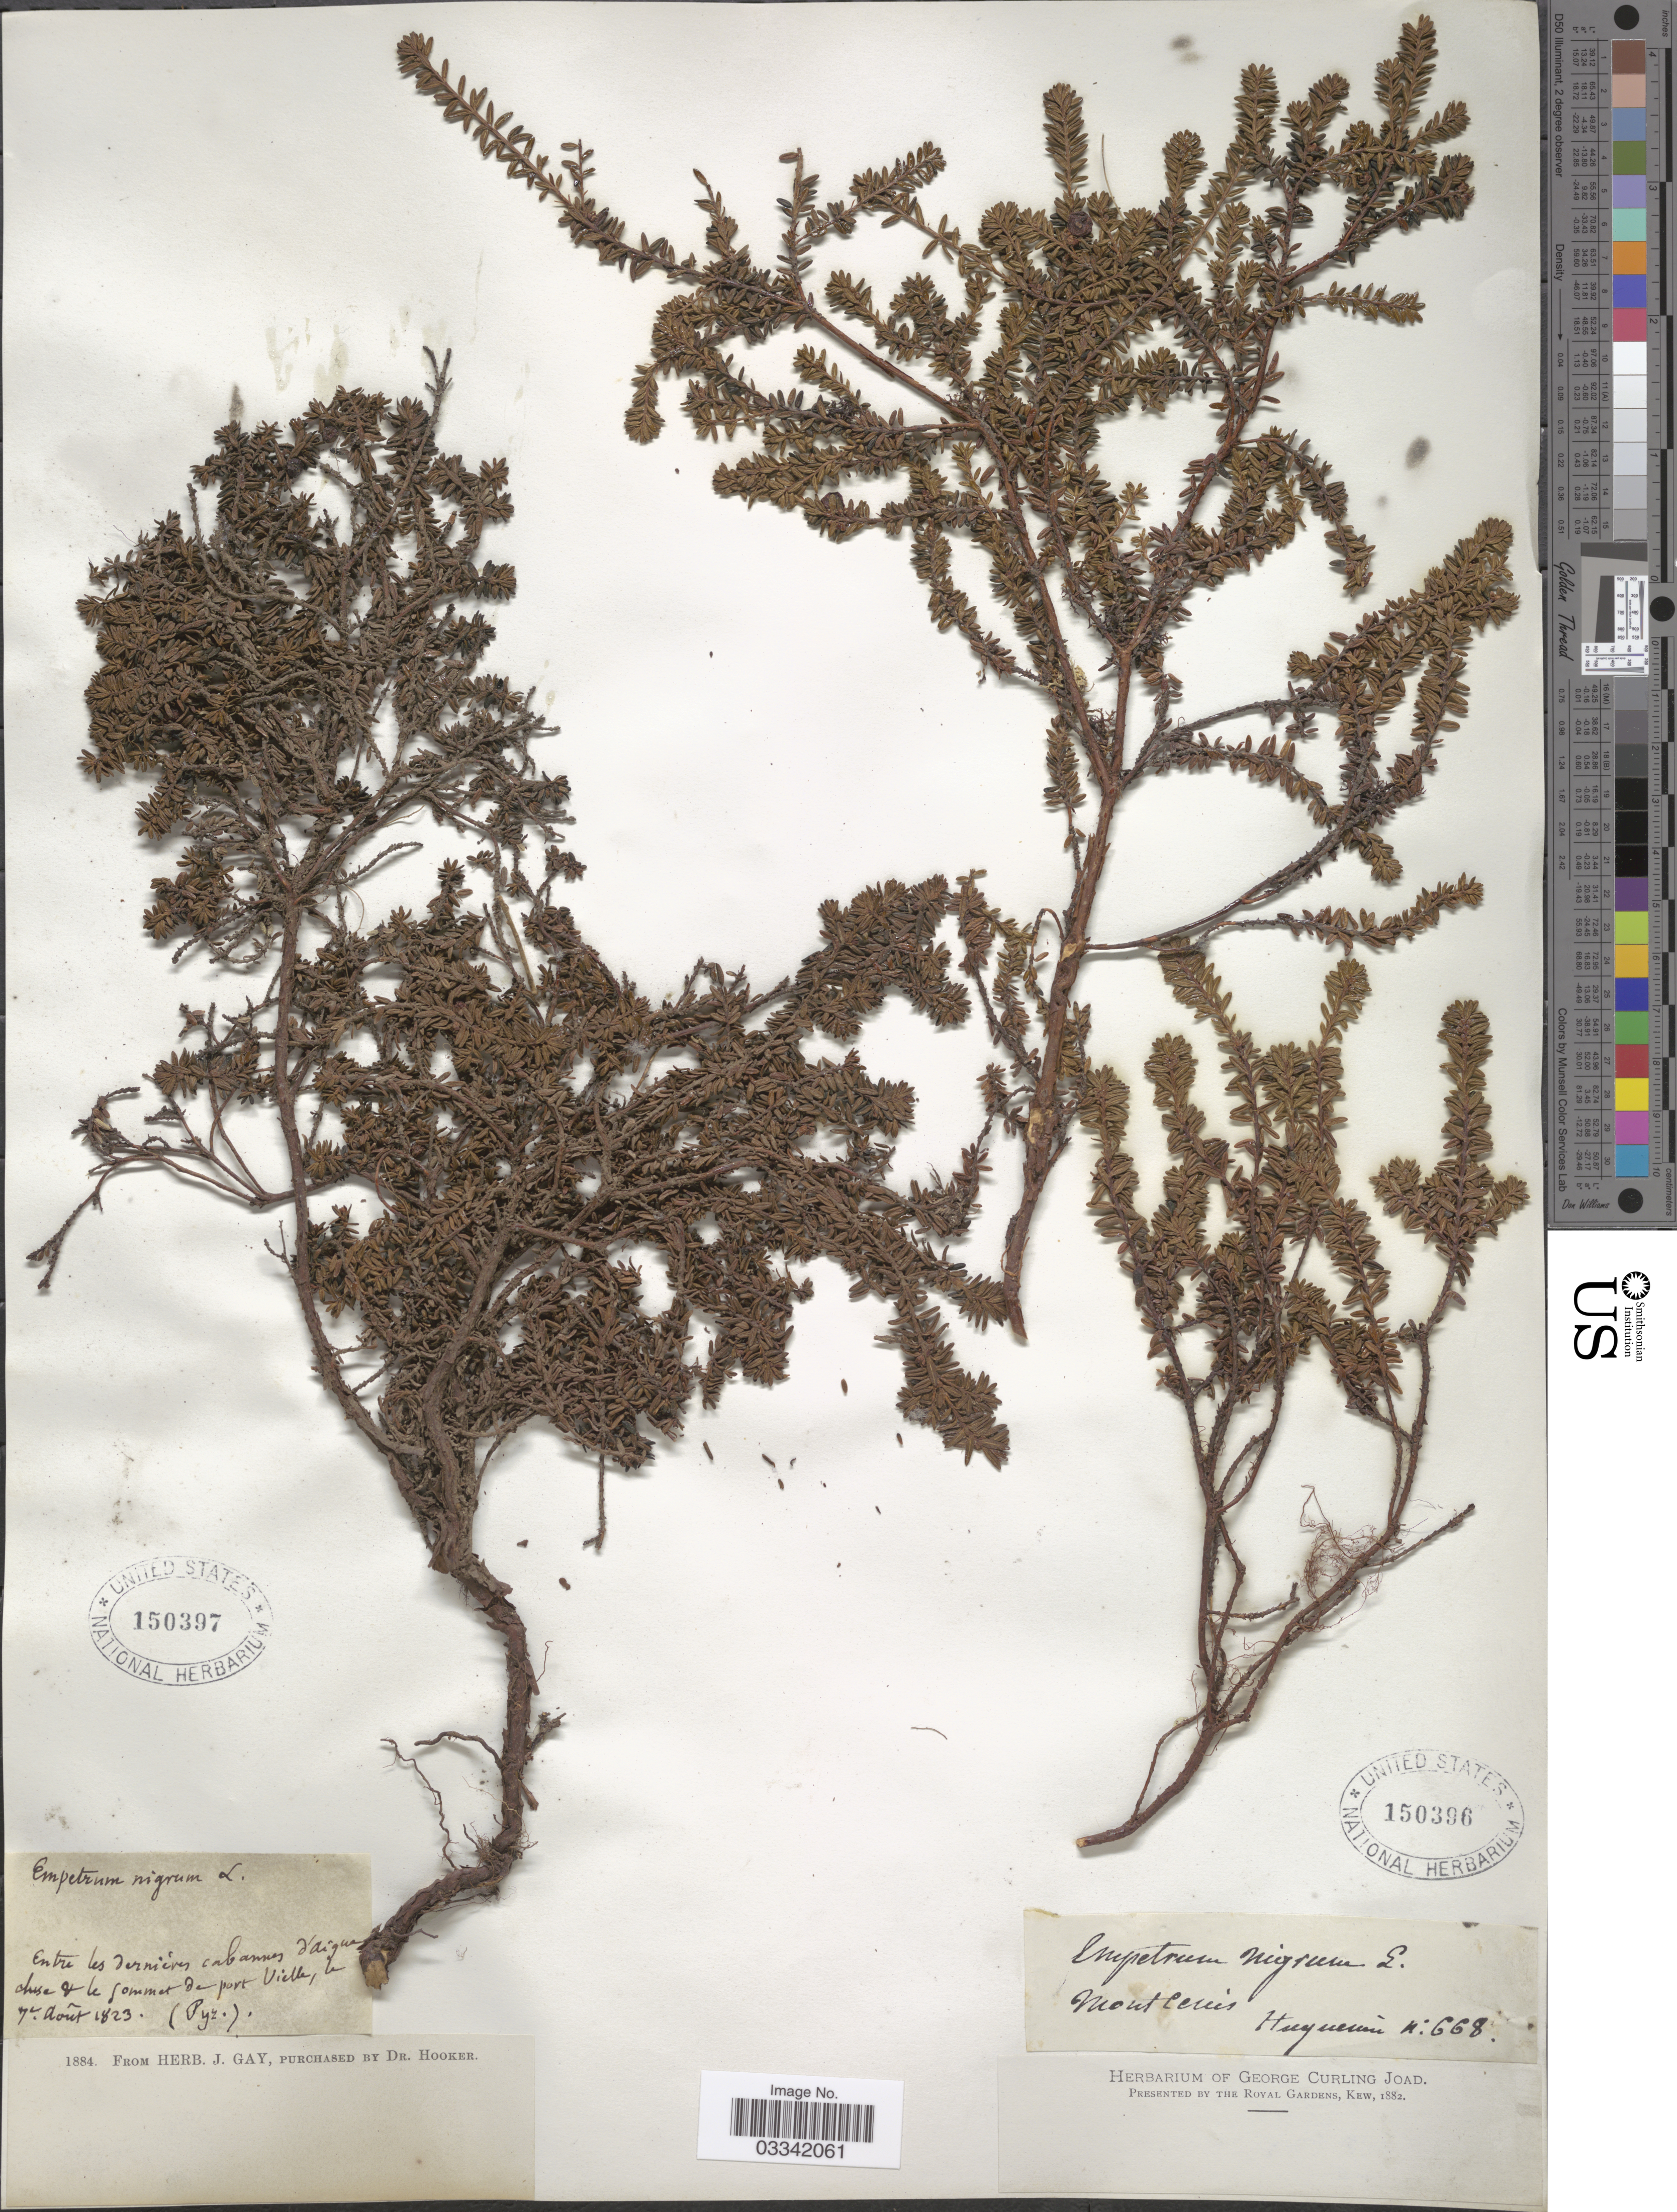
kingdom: Plantae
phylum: Tracheophyta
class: Magnoliopsida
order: Ericales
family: Ericaceae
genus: Empetrum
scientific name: Empetrum nigrum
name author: L.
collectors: ex herb. J. Gay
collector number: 1884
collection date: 1823-08-07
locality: Entre les dernières cabannes d'Aigua [interpreted] chise [interpreted] & le sommet de port Vielle [interpreted].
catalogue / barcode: US 150397